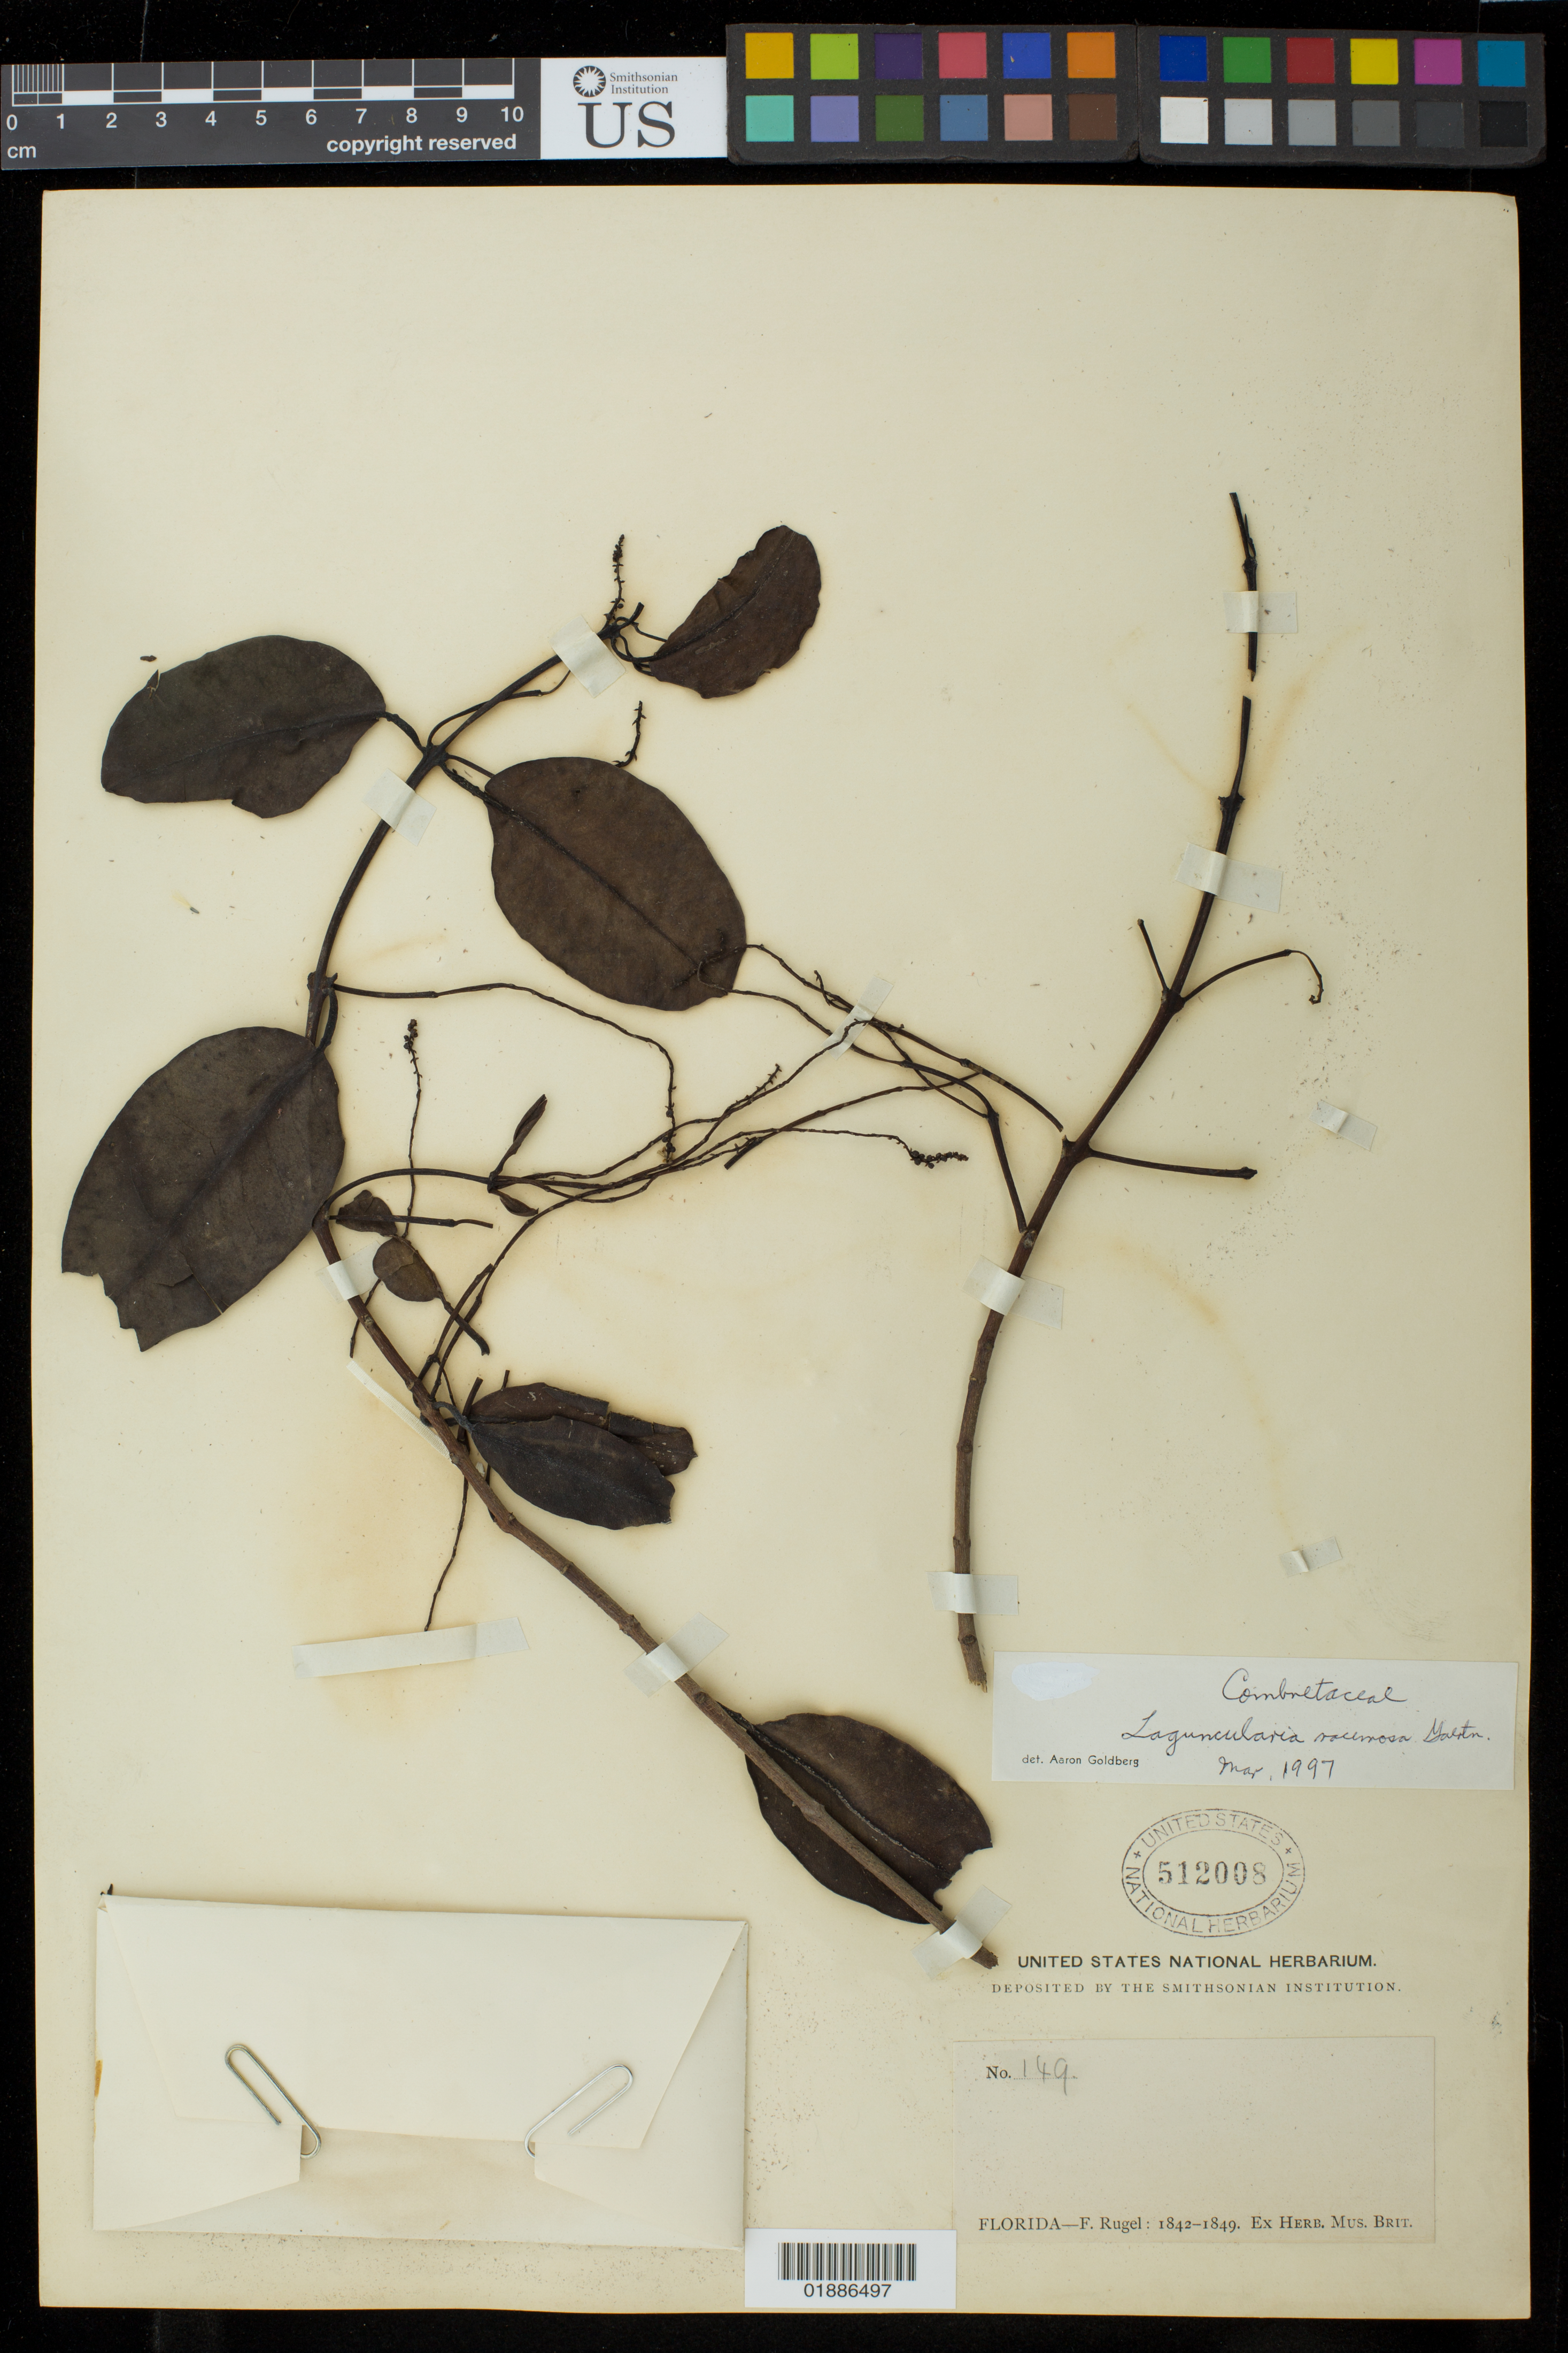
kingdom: Plantae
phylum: Tracheophyta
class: Magnoliopsida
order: Myrtales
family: Combretaceae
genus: Laguncularia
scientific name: Laguncularia racemosa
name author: (L.) C.F. Gaertn.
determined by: Goldberg, Aaron, (US), NMNH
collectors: F. Rugel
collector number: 149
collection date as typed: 1842-1849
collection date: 1842/1849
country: United States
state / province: Florida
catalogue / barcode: US 512008